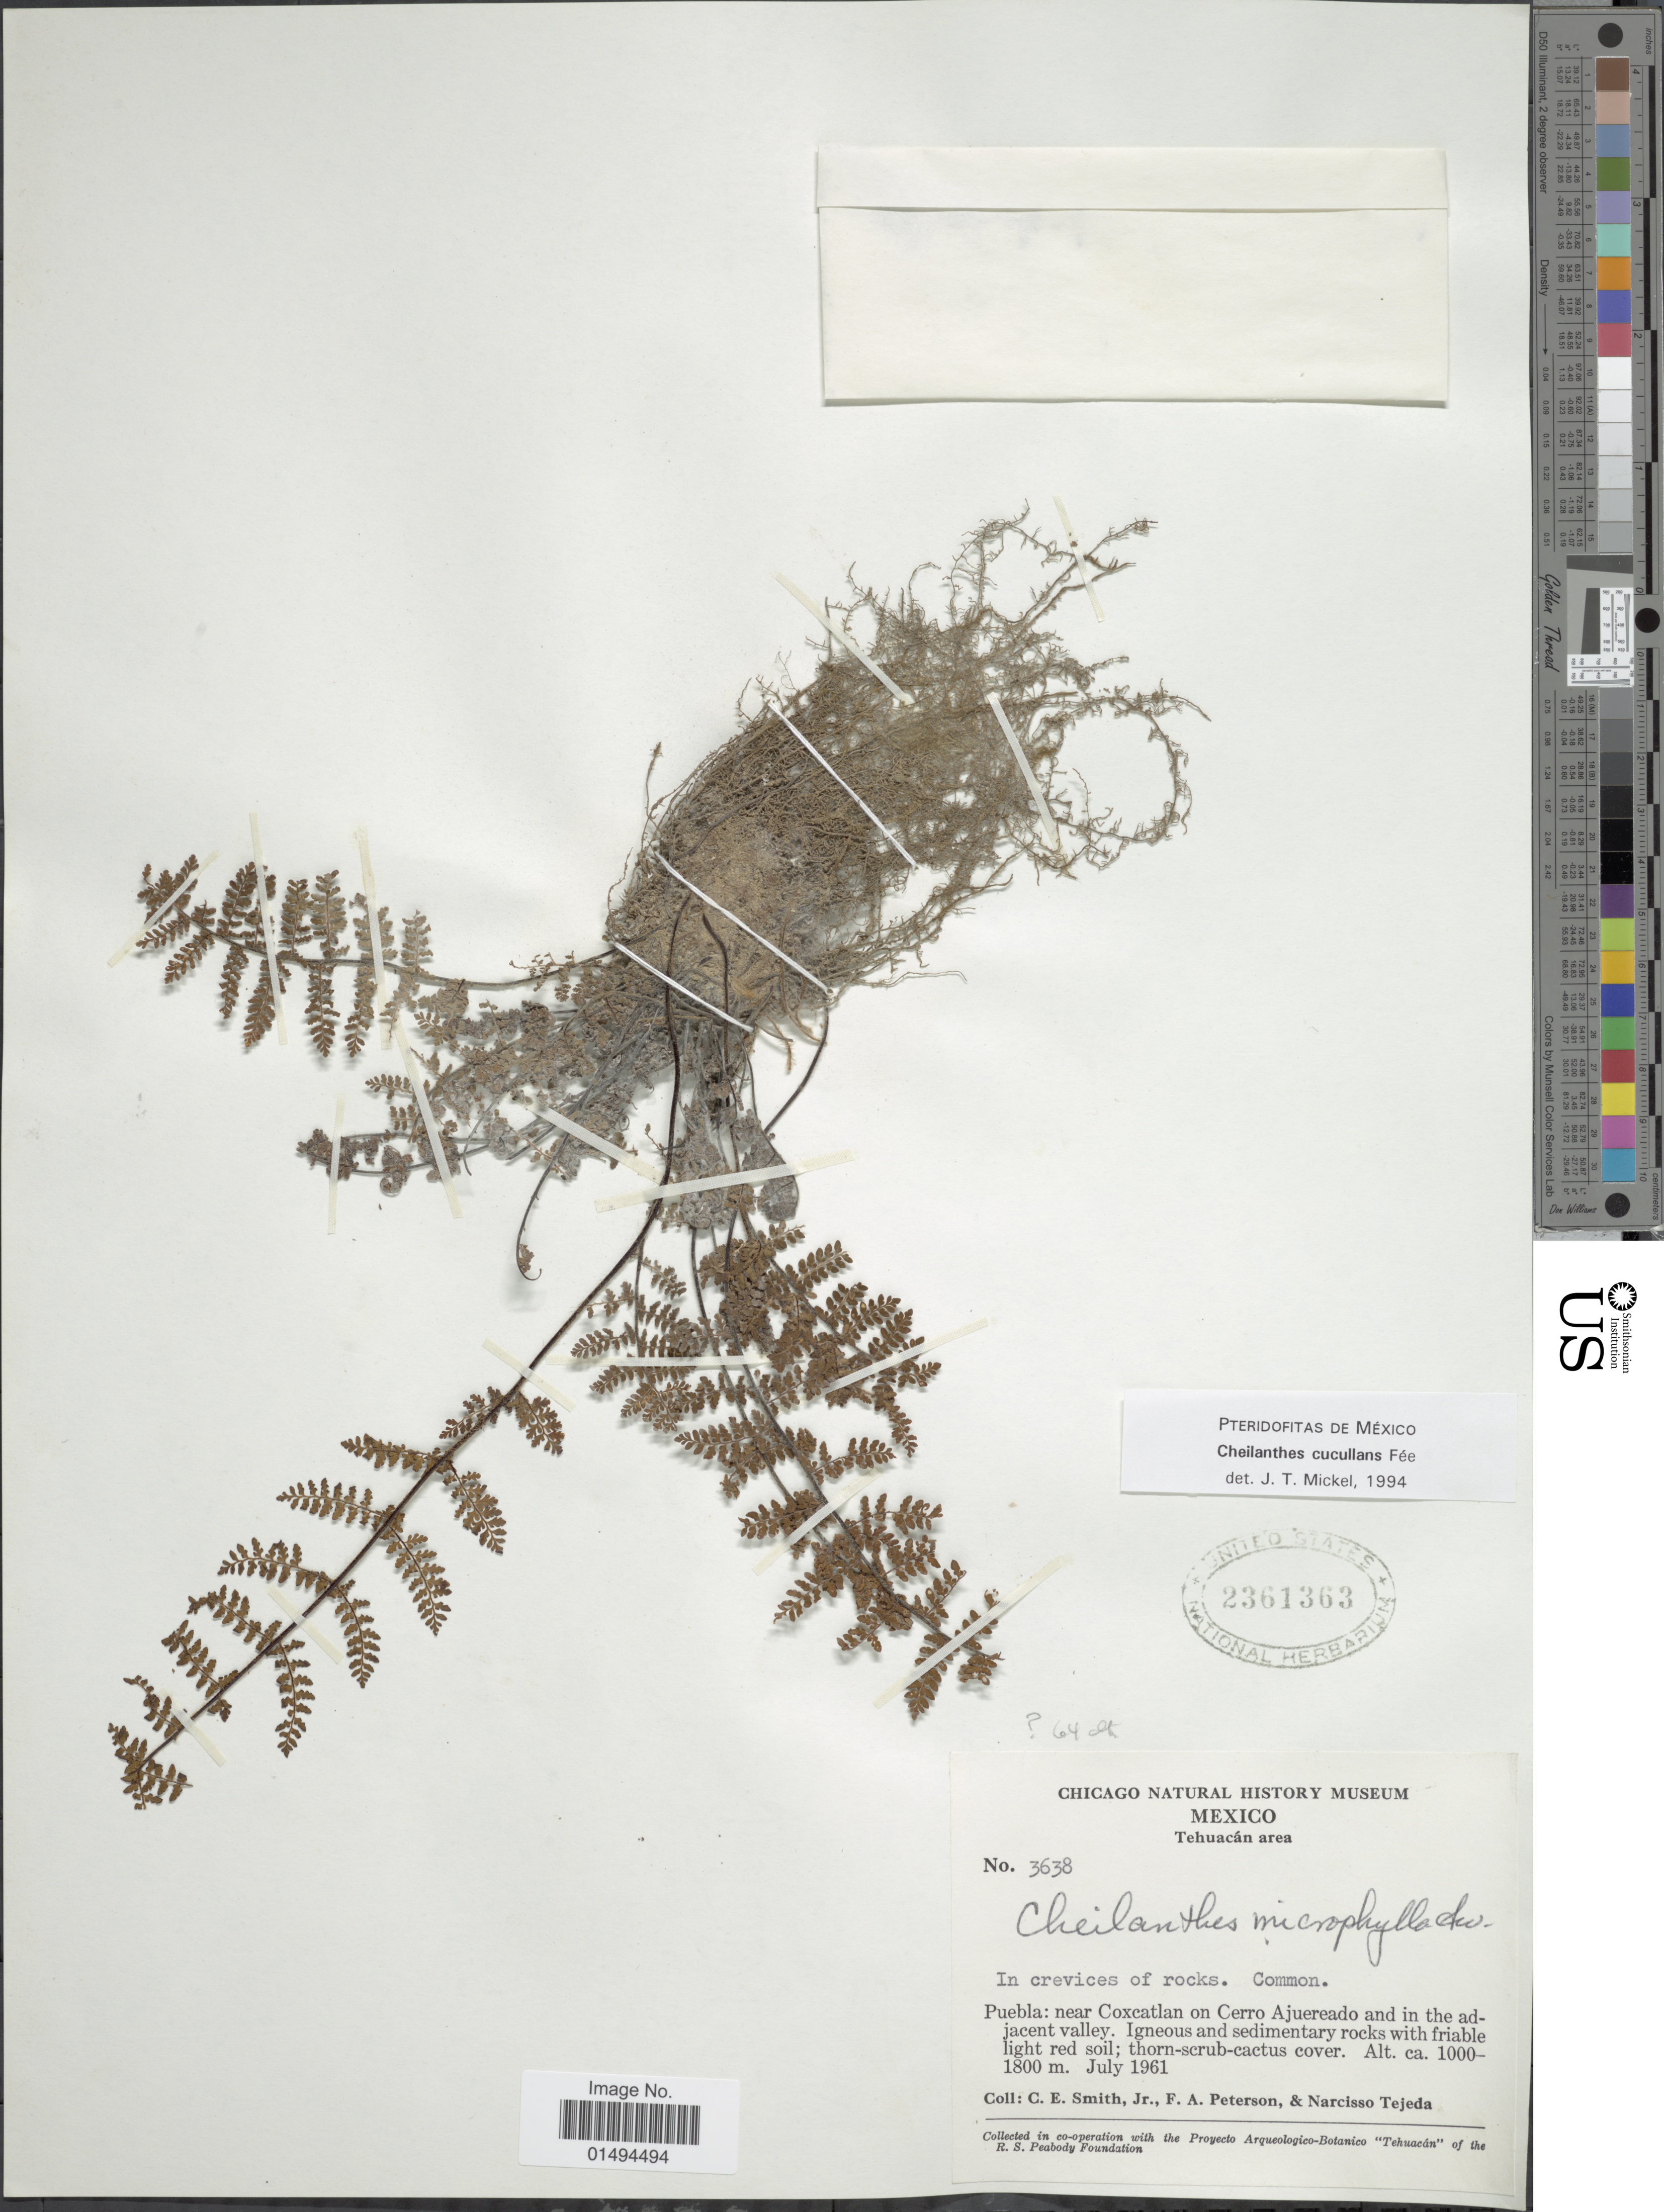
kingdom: Plantae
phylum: Tracheophyta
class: Polypodiopsida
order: Polypodiales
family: Pteridaceae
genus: Myriopteris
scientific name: Myriopteris cucullans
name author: (Fée) Grusz & Windham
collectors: C. E. Smith Jr., F. A. Peterson & N. Tejeda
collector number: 3638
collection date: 1961-07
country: Mexico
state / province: Puebla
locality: Near Coxcatlan on Cerro Ajuereado and in the adjacent valley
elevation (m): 1000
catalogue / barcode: US 2361363